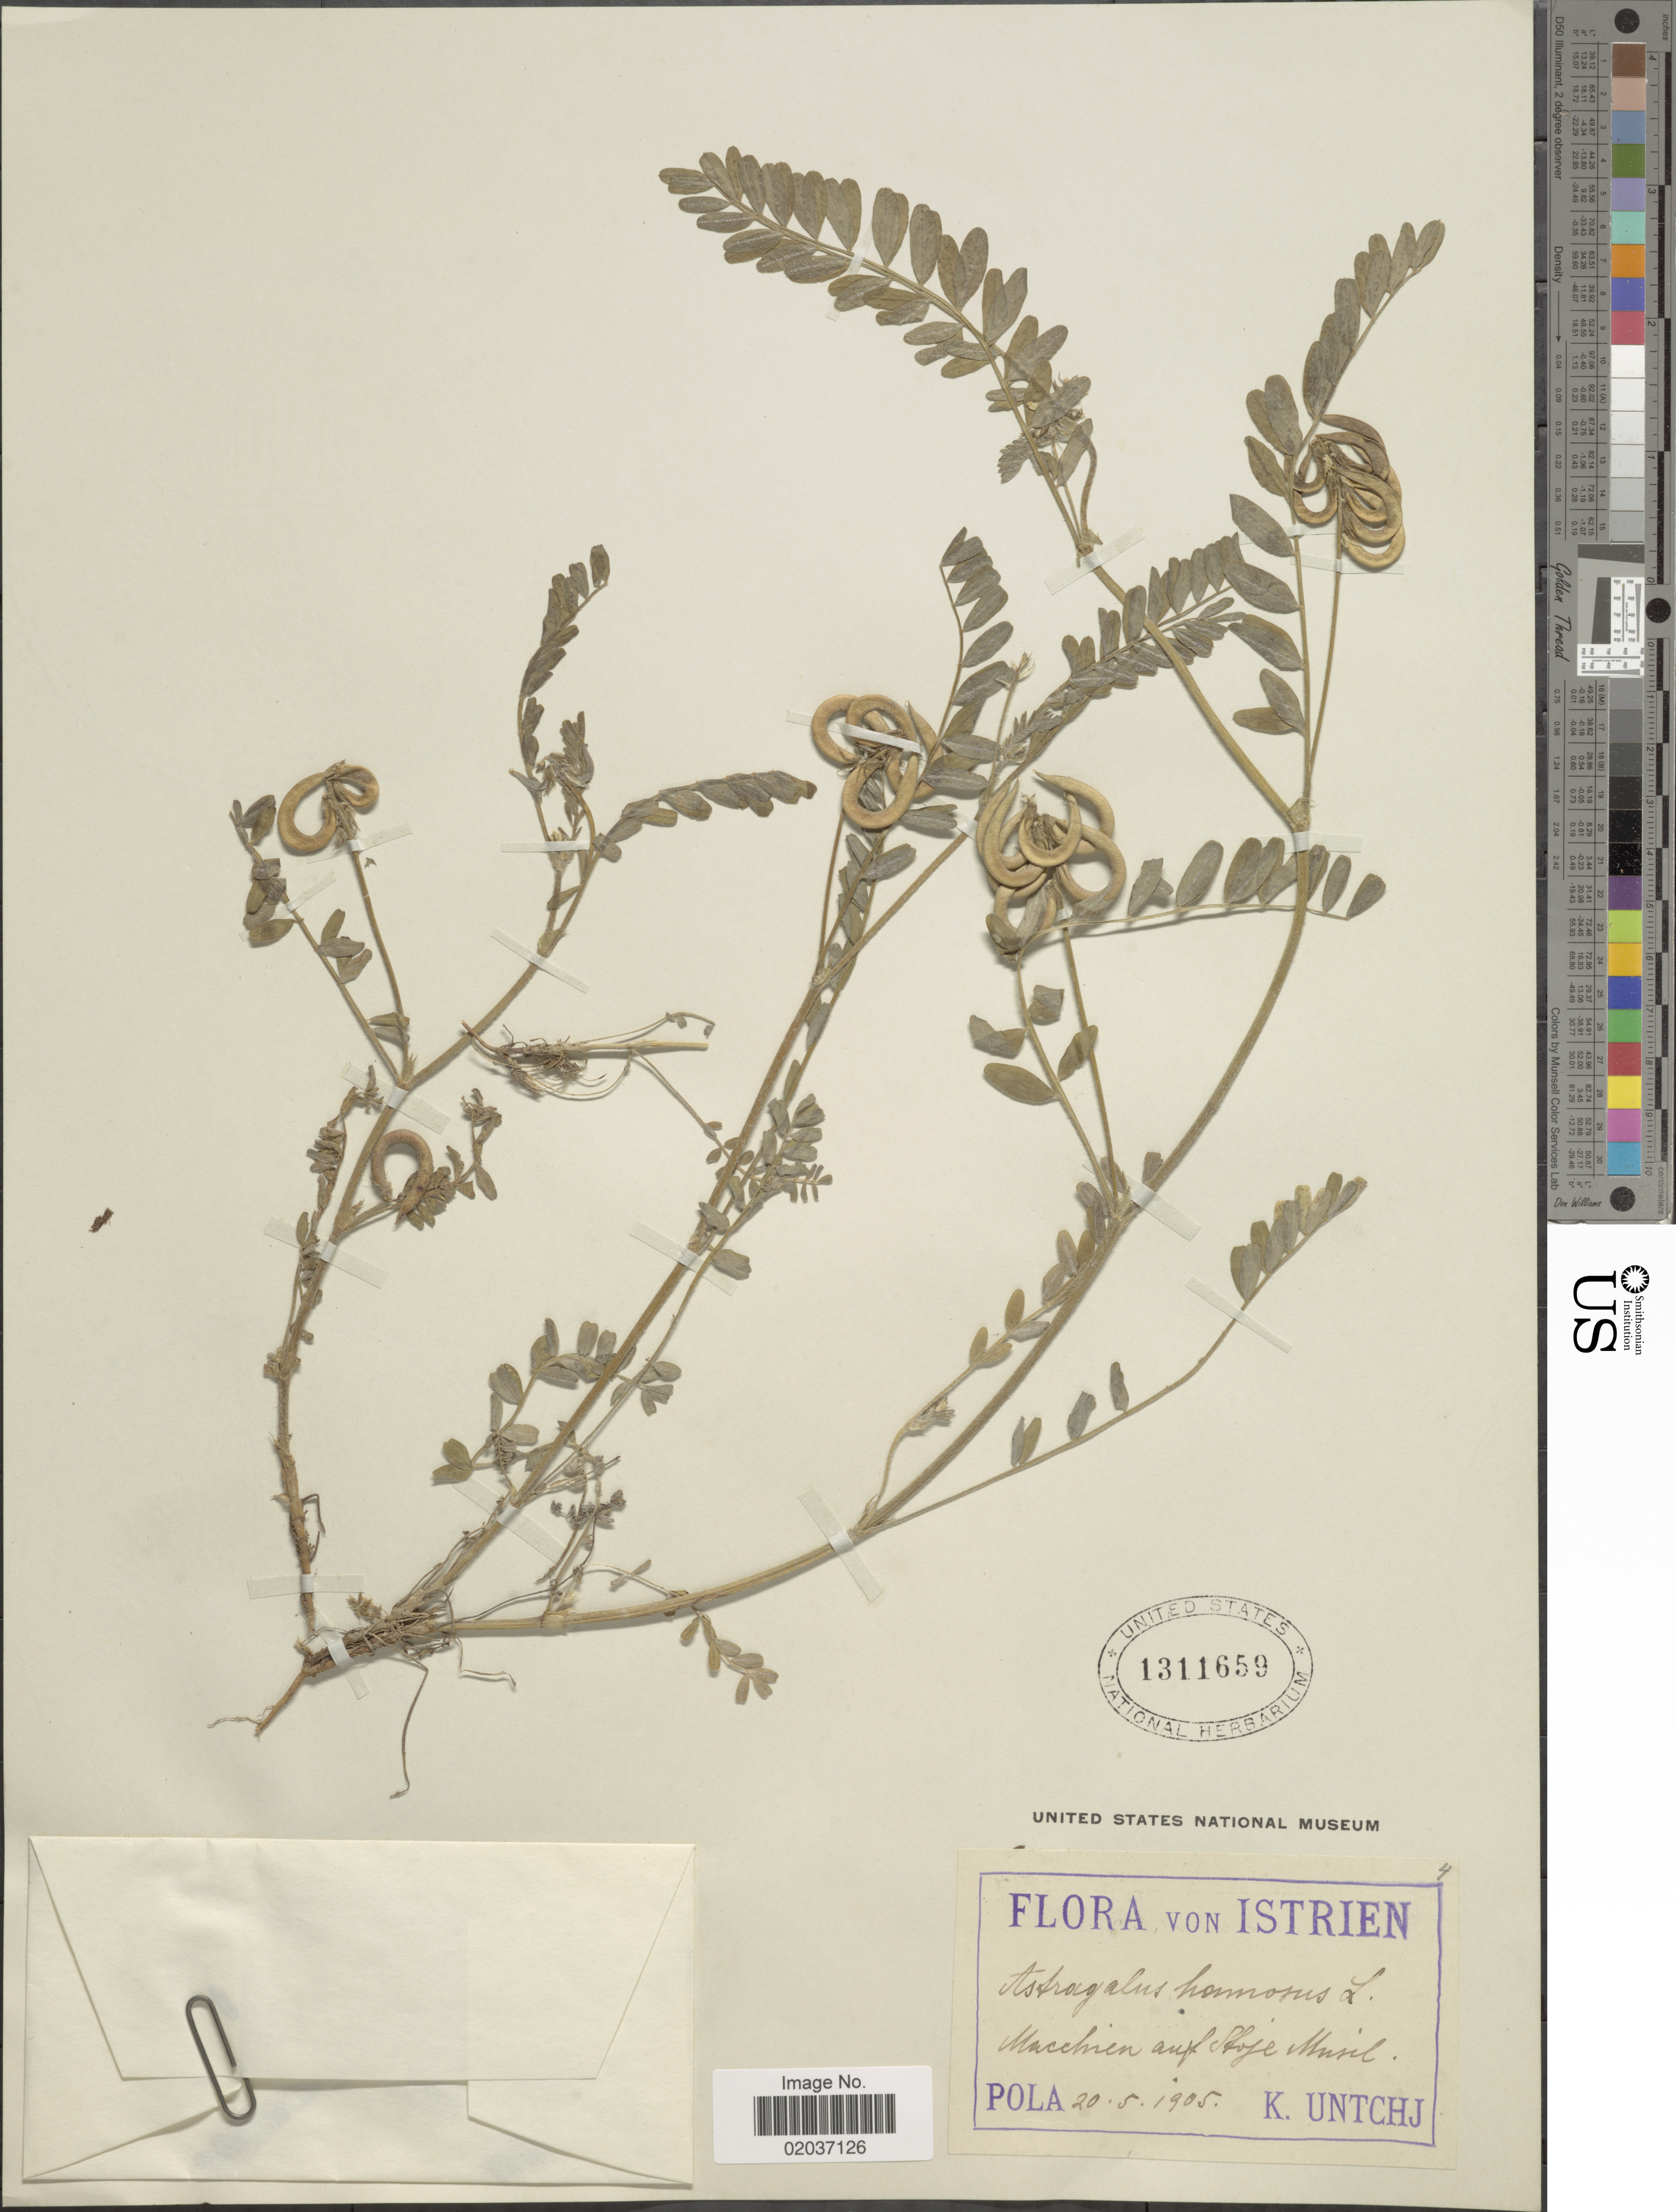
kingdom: Plantae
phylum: Tracheophyta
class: Magnoliopsida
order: Fabales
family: Fabaceae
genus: Astragalus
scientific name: Astragalus hamosus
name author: L.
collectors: K. Untchj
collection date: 1905-05-20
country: Croatia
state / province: Istria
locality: Istrien. Macchien auf Sloje [interpreted] Musil [interpreted].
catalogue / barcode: US 1311659